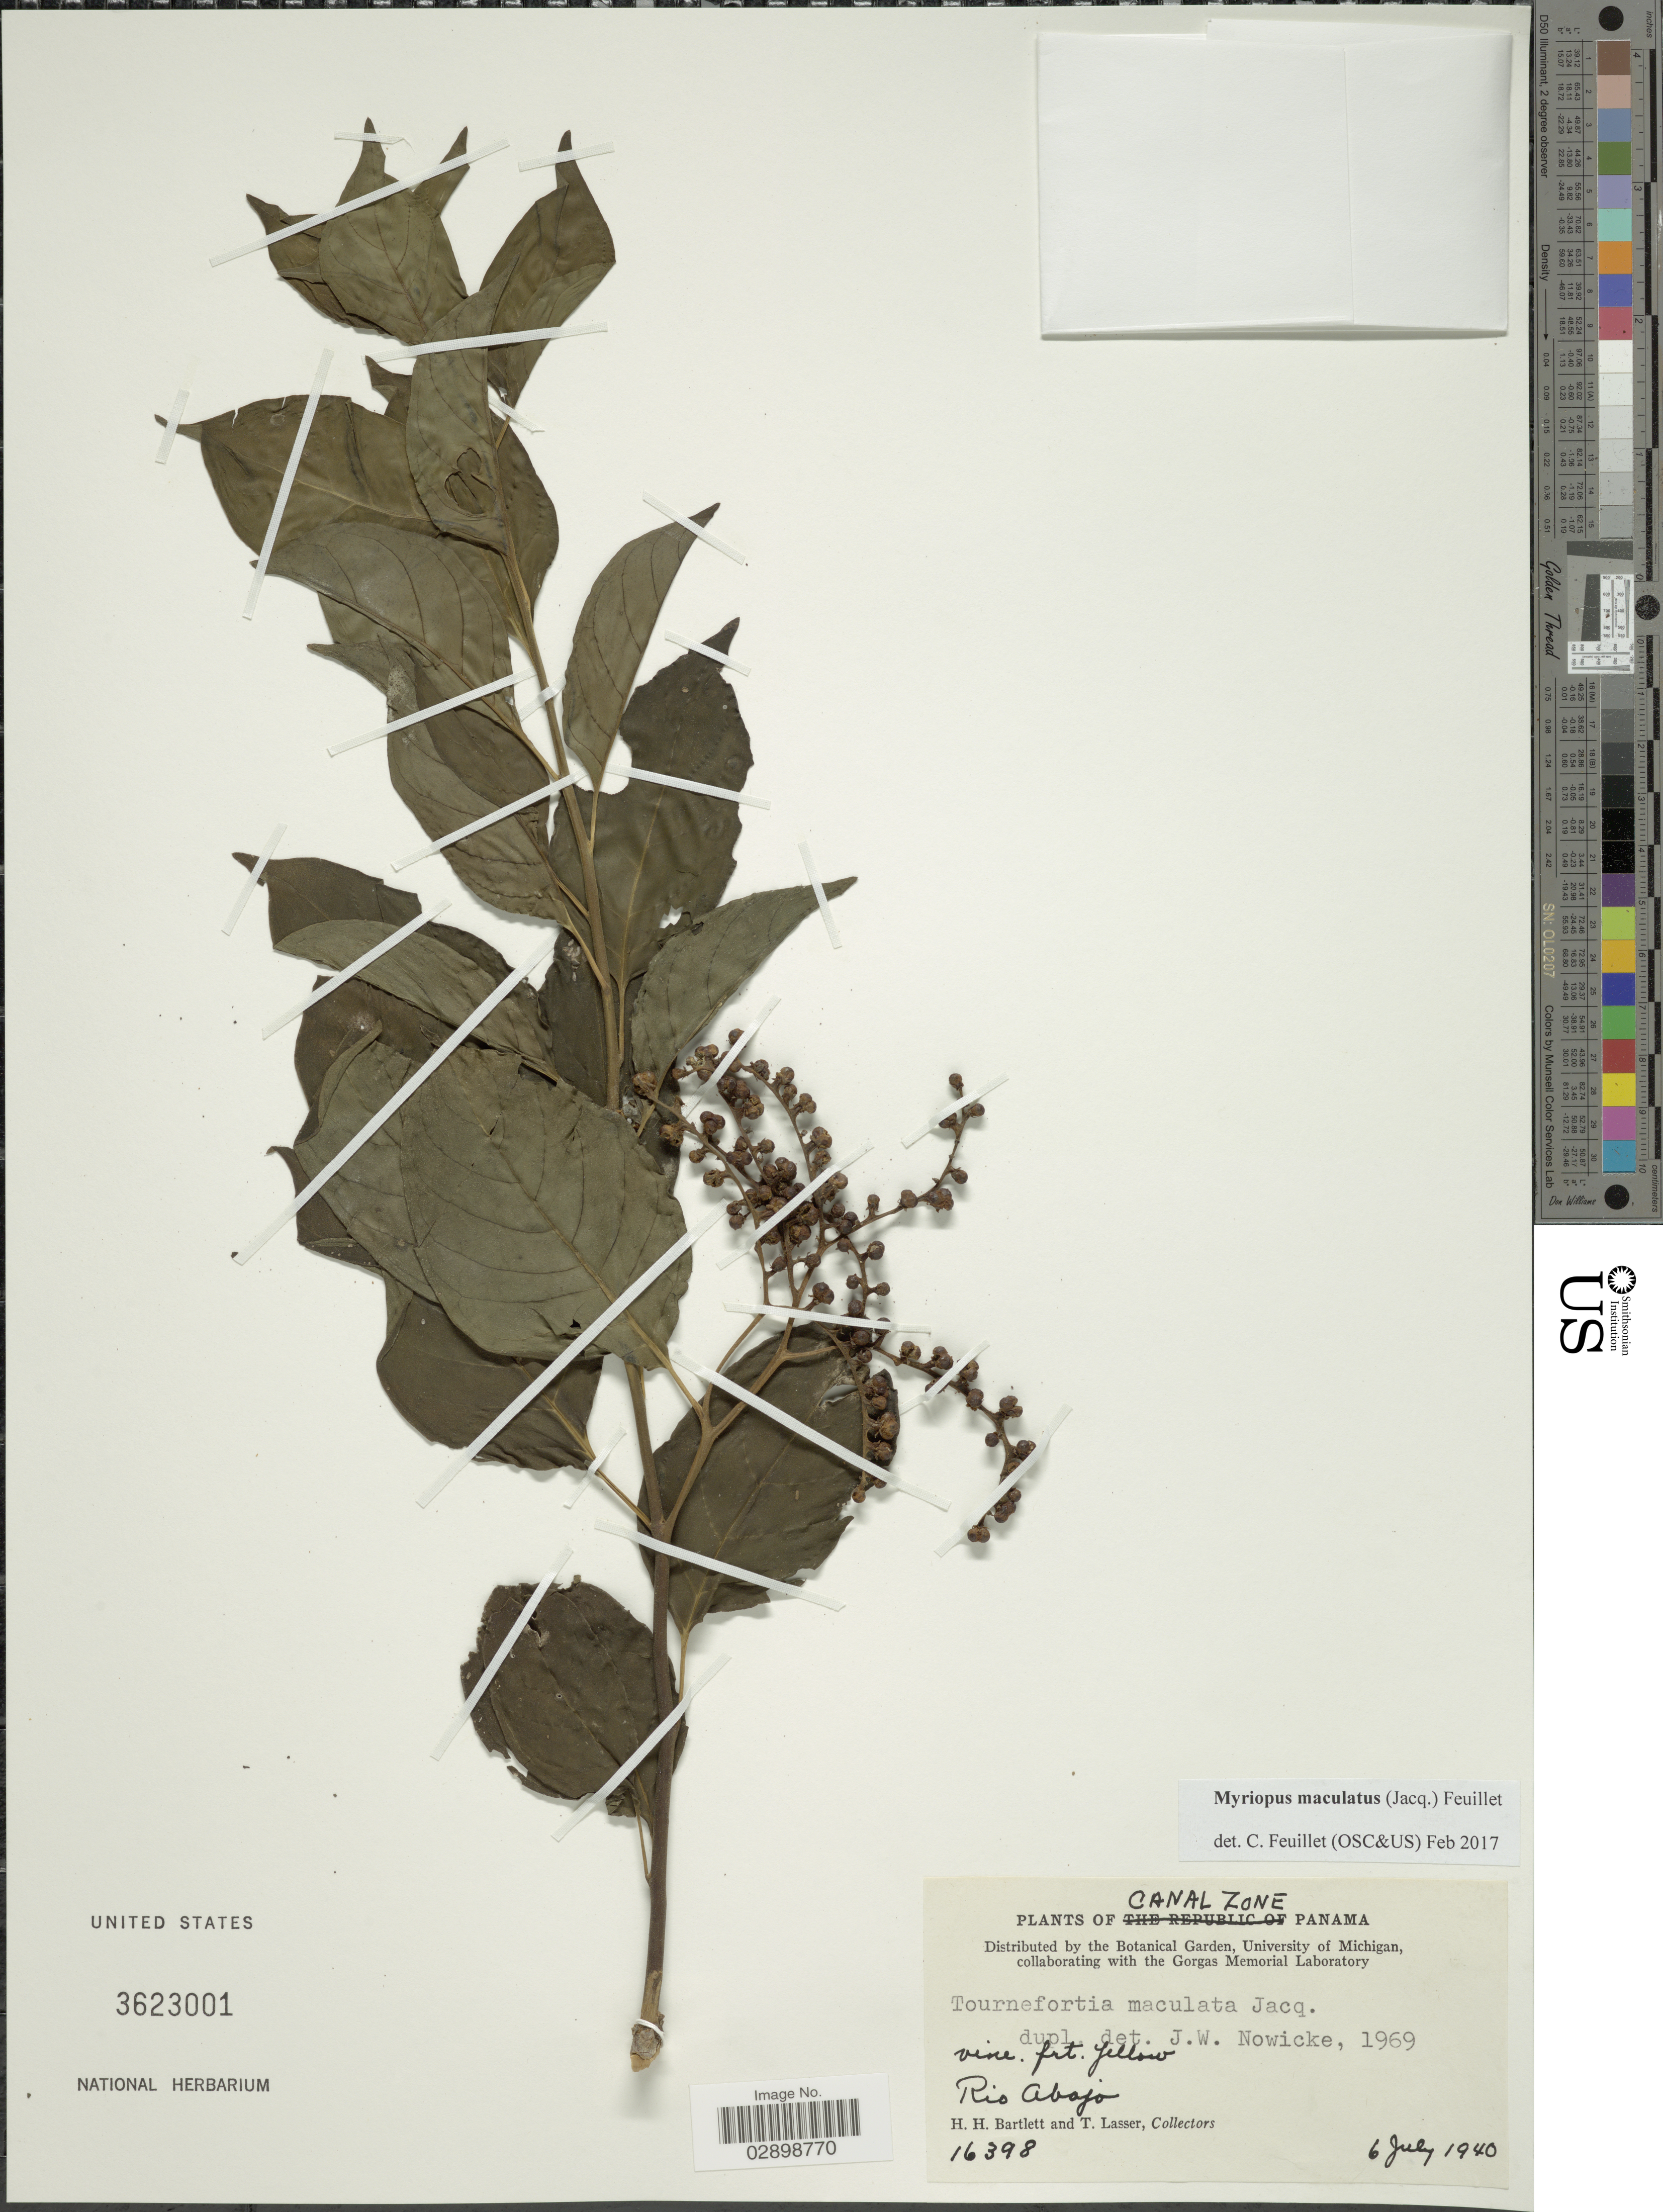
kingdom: Plantae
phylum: Tracheophyta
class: Magnoliopsida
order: Boraginales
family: Heliotropiaceae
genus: Myriopus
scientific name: Myriopus maculatus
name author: (Jacq.) Feuillet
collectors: H. H. Bartlett & T. Lasser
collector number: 16398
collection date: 1940-07-06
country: Panama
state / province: Colón / Panamá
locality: Canal Zone. Rio Abajo.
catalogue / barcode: US 3623001